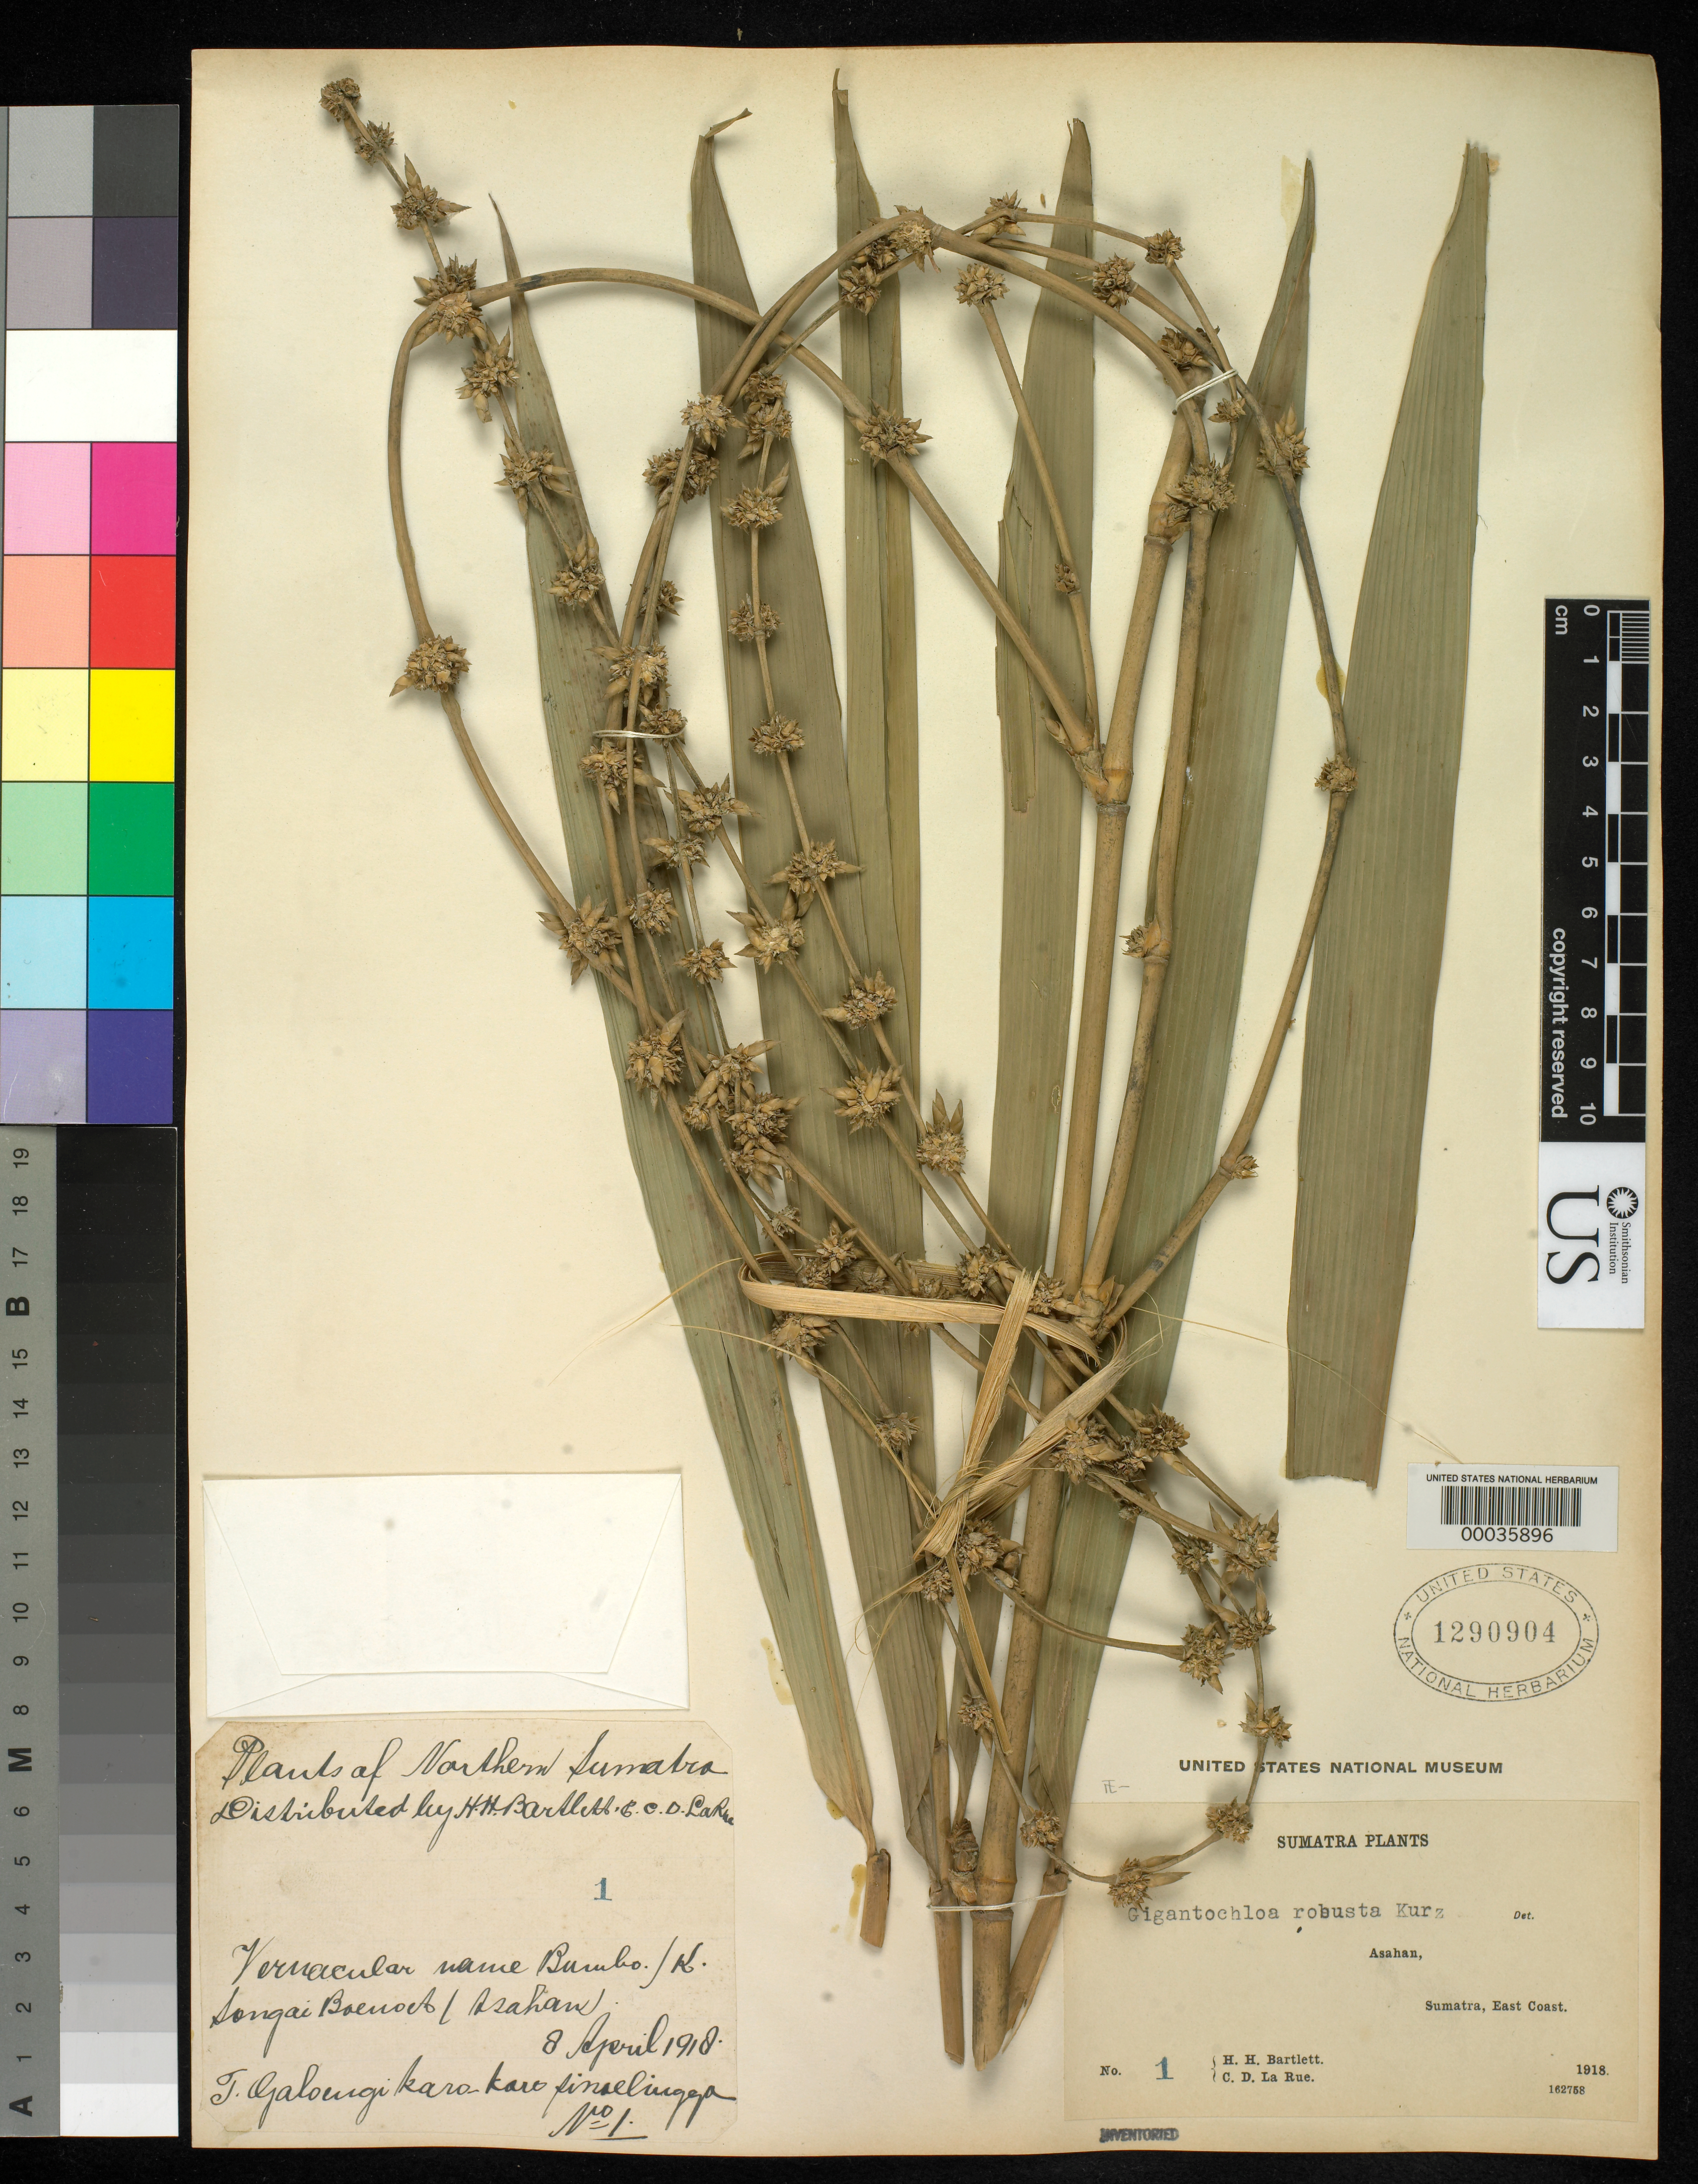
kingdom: Plantae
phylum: Tracheophyta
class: Liliopsida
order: Poales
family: Poaceae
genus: Dendrocalamus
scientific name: Dendrocalamus robusta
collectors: H. H. Bartlett & C. La Rue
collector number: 1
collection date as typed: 1918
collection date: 1918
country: Indonesia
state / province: Sumatra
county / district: Aceh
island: Sumatra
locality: Asahan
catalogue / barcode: US 1290904